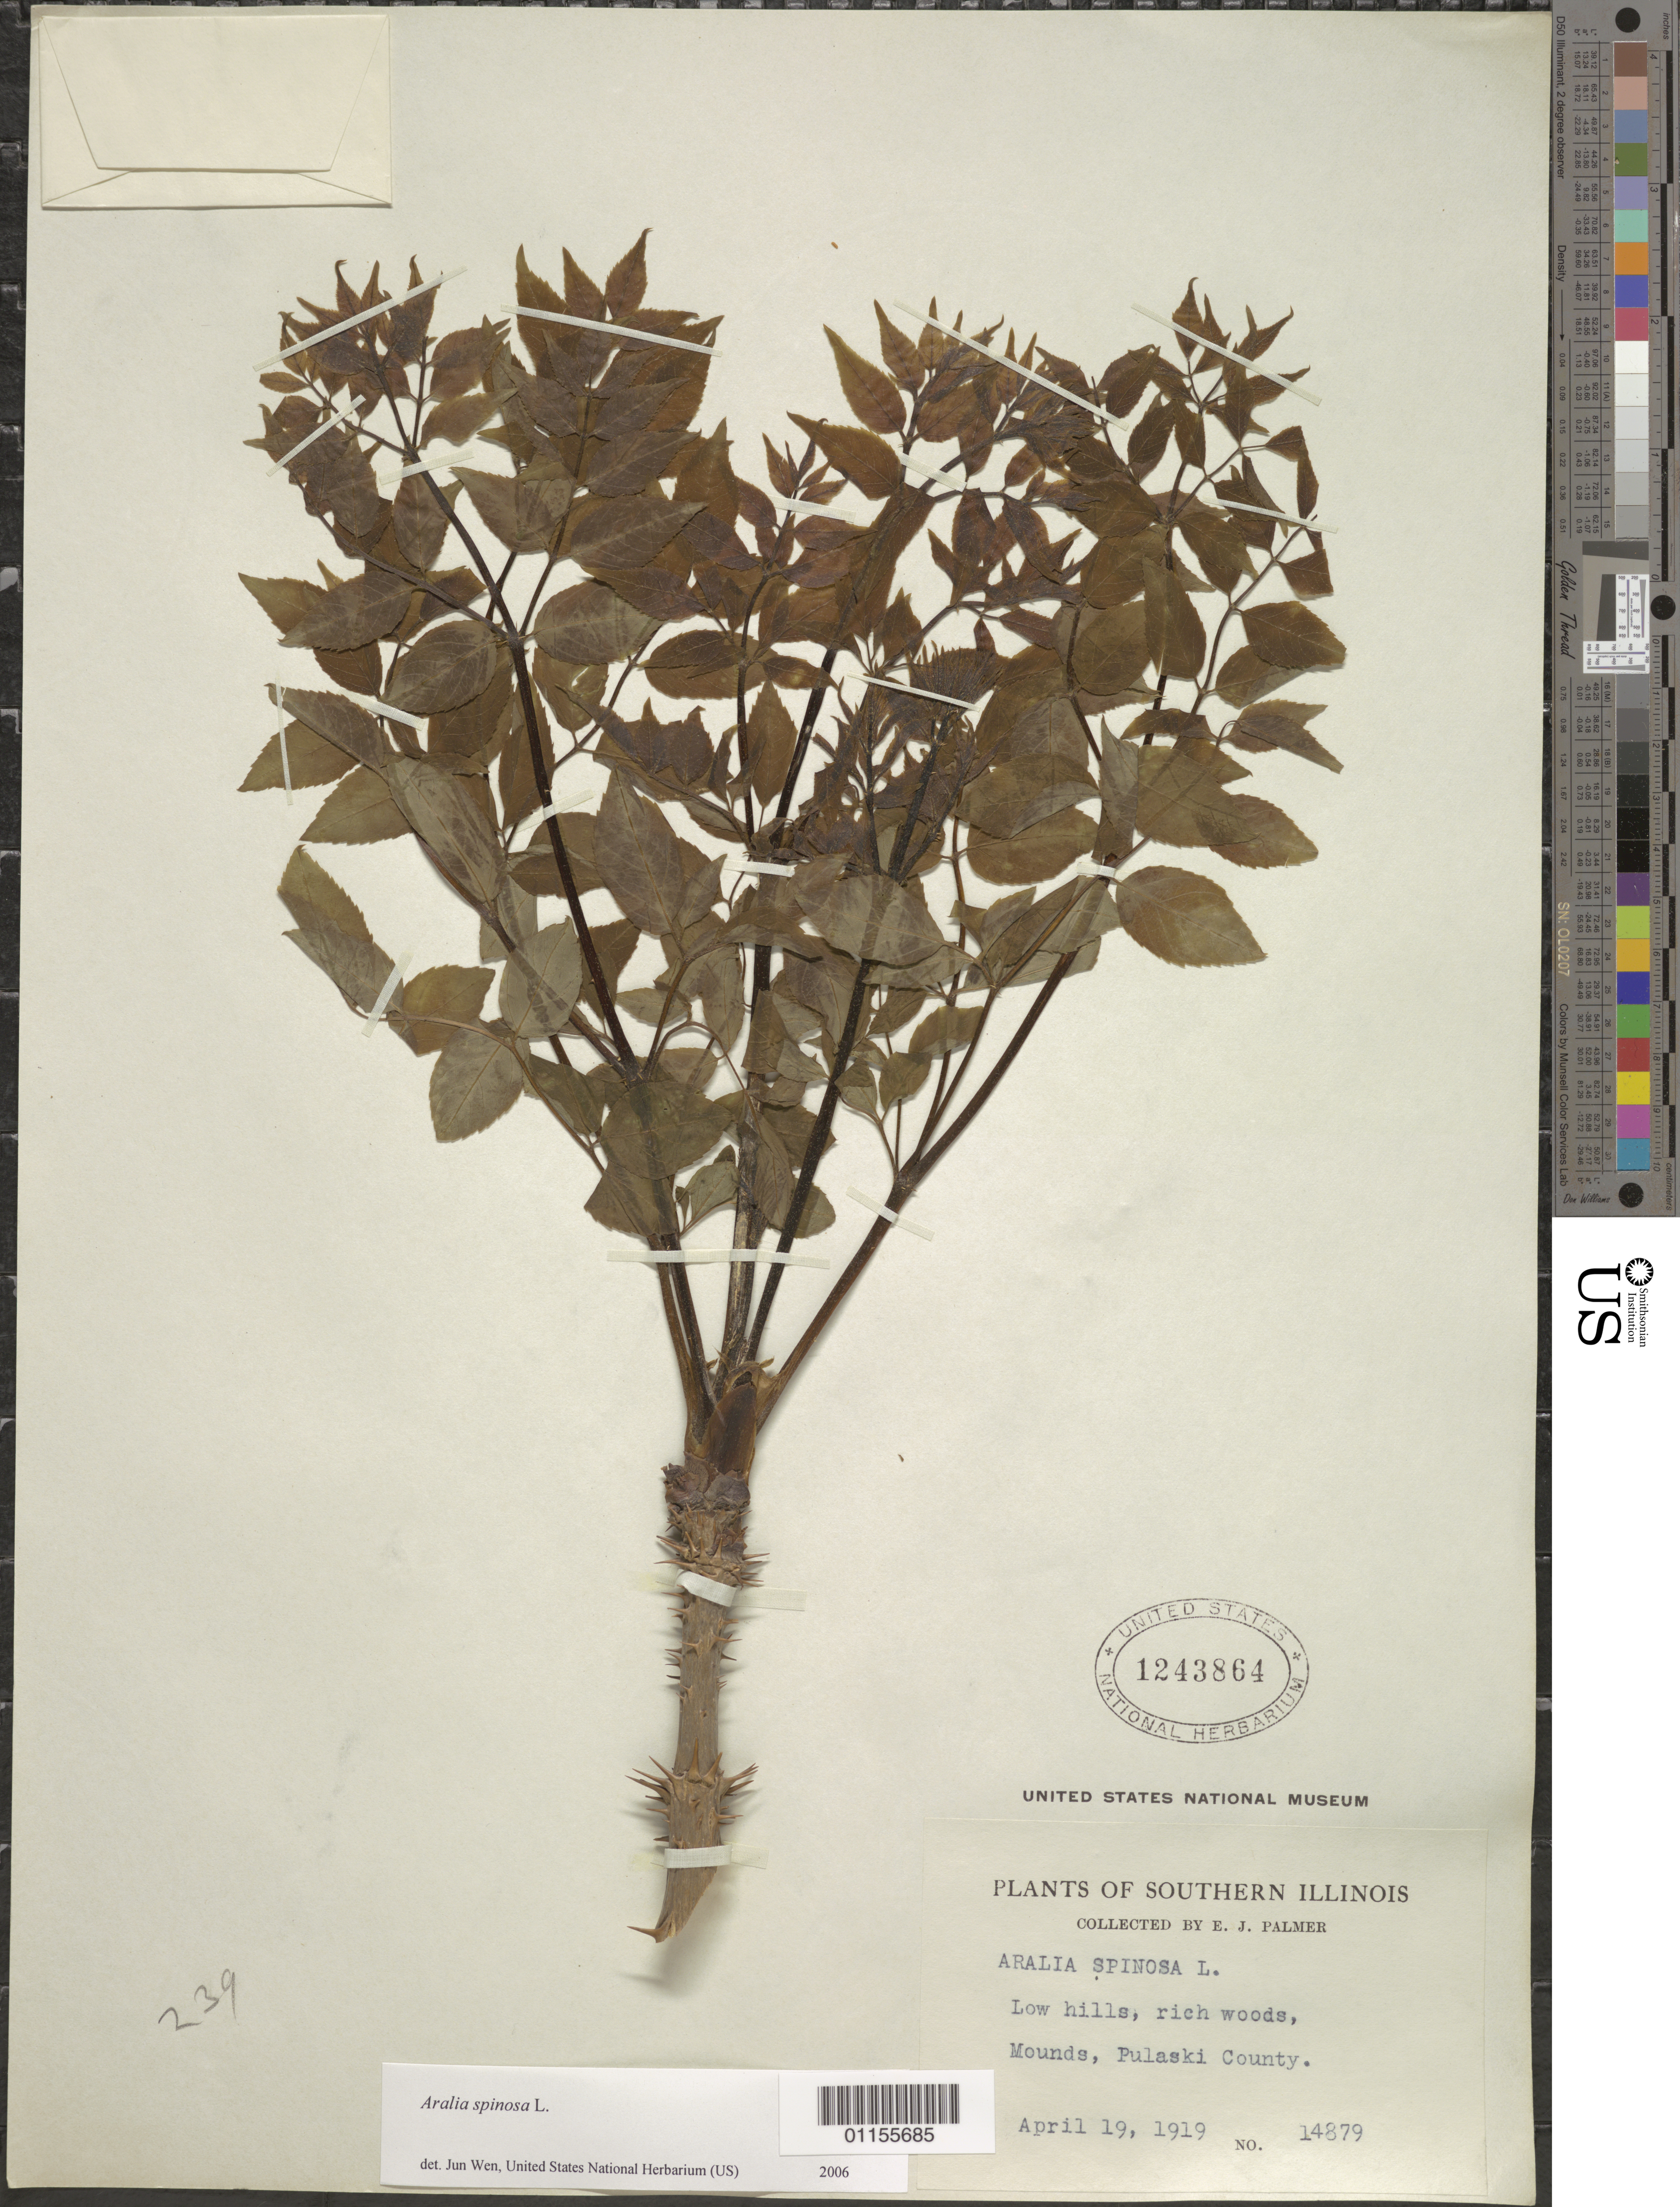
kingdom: Plantae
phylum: Tracheophyta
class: Magnoliopsida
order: Apiales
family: Araliaceae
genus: Aralia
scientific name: Aralia spinosa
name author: L.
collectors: E. J. Palmer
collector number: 14879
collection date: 1919-04-19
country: United States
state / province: Illinois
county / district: Pulaski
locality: Mounds.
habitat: Low hills, rich woods.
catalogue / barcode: US 1243864